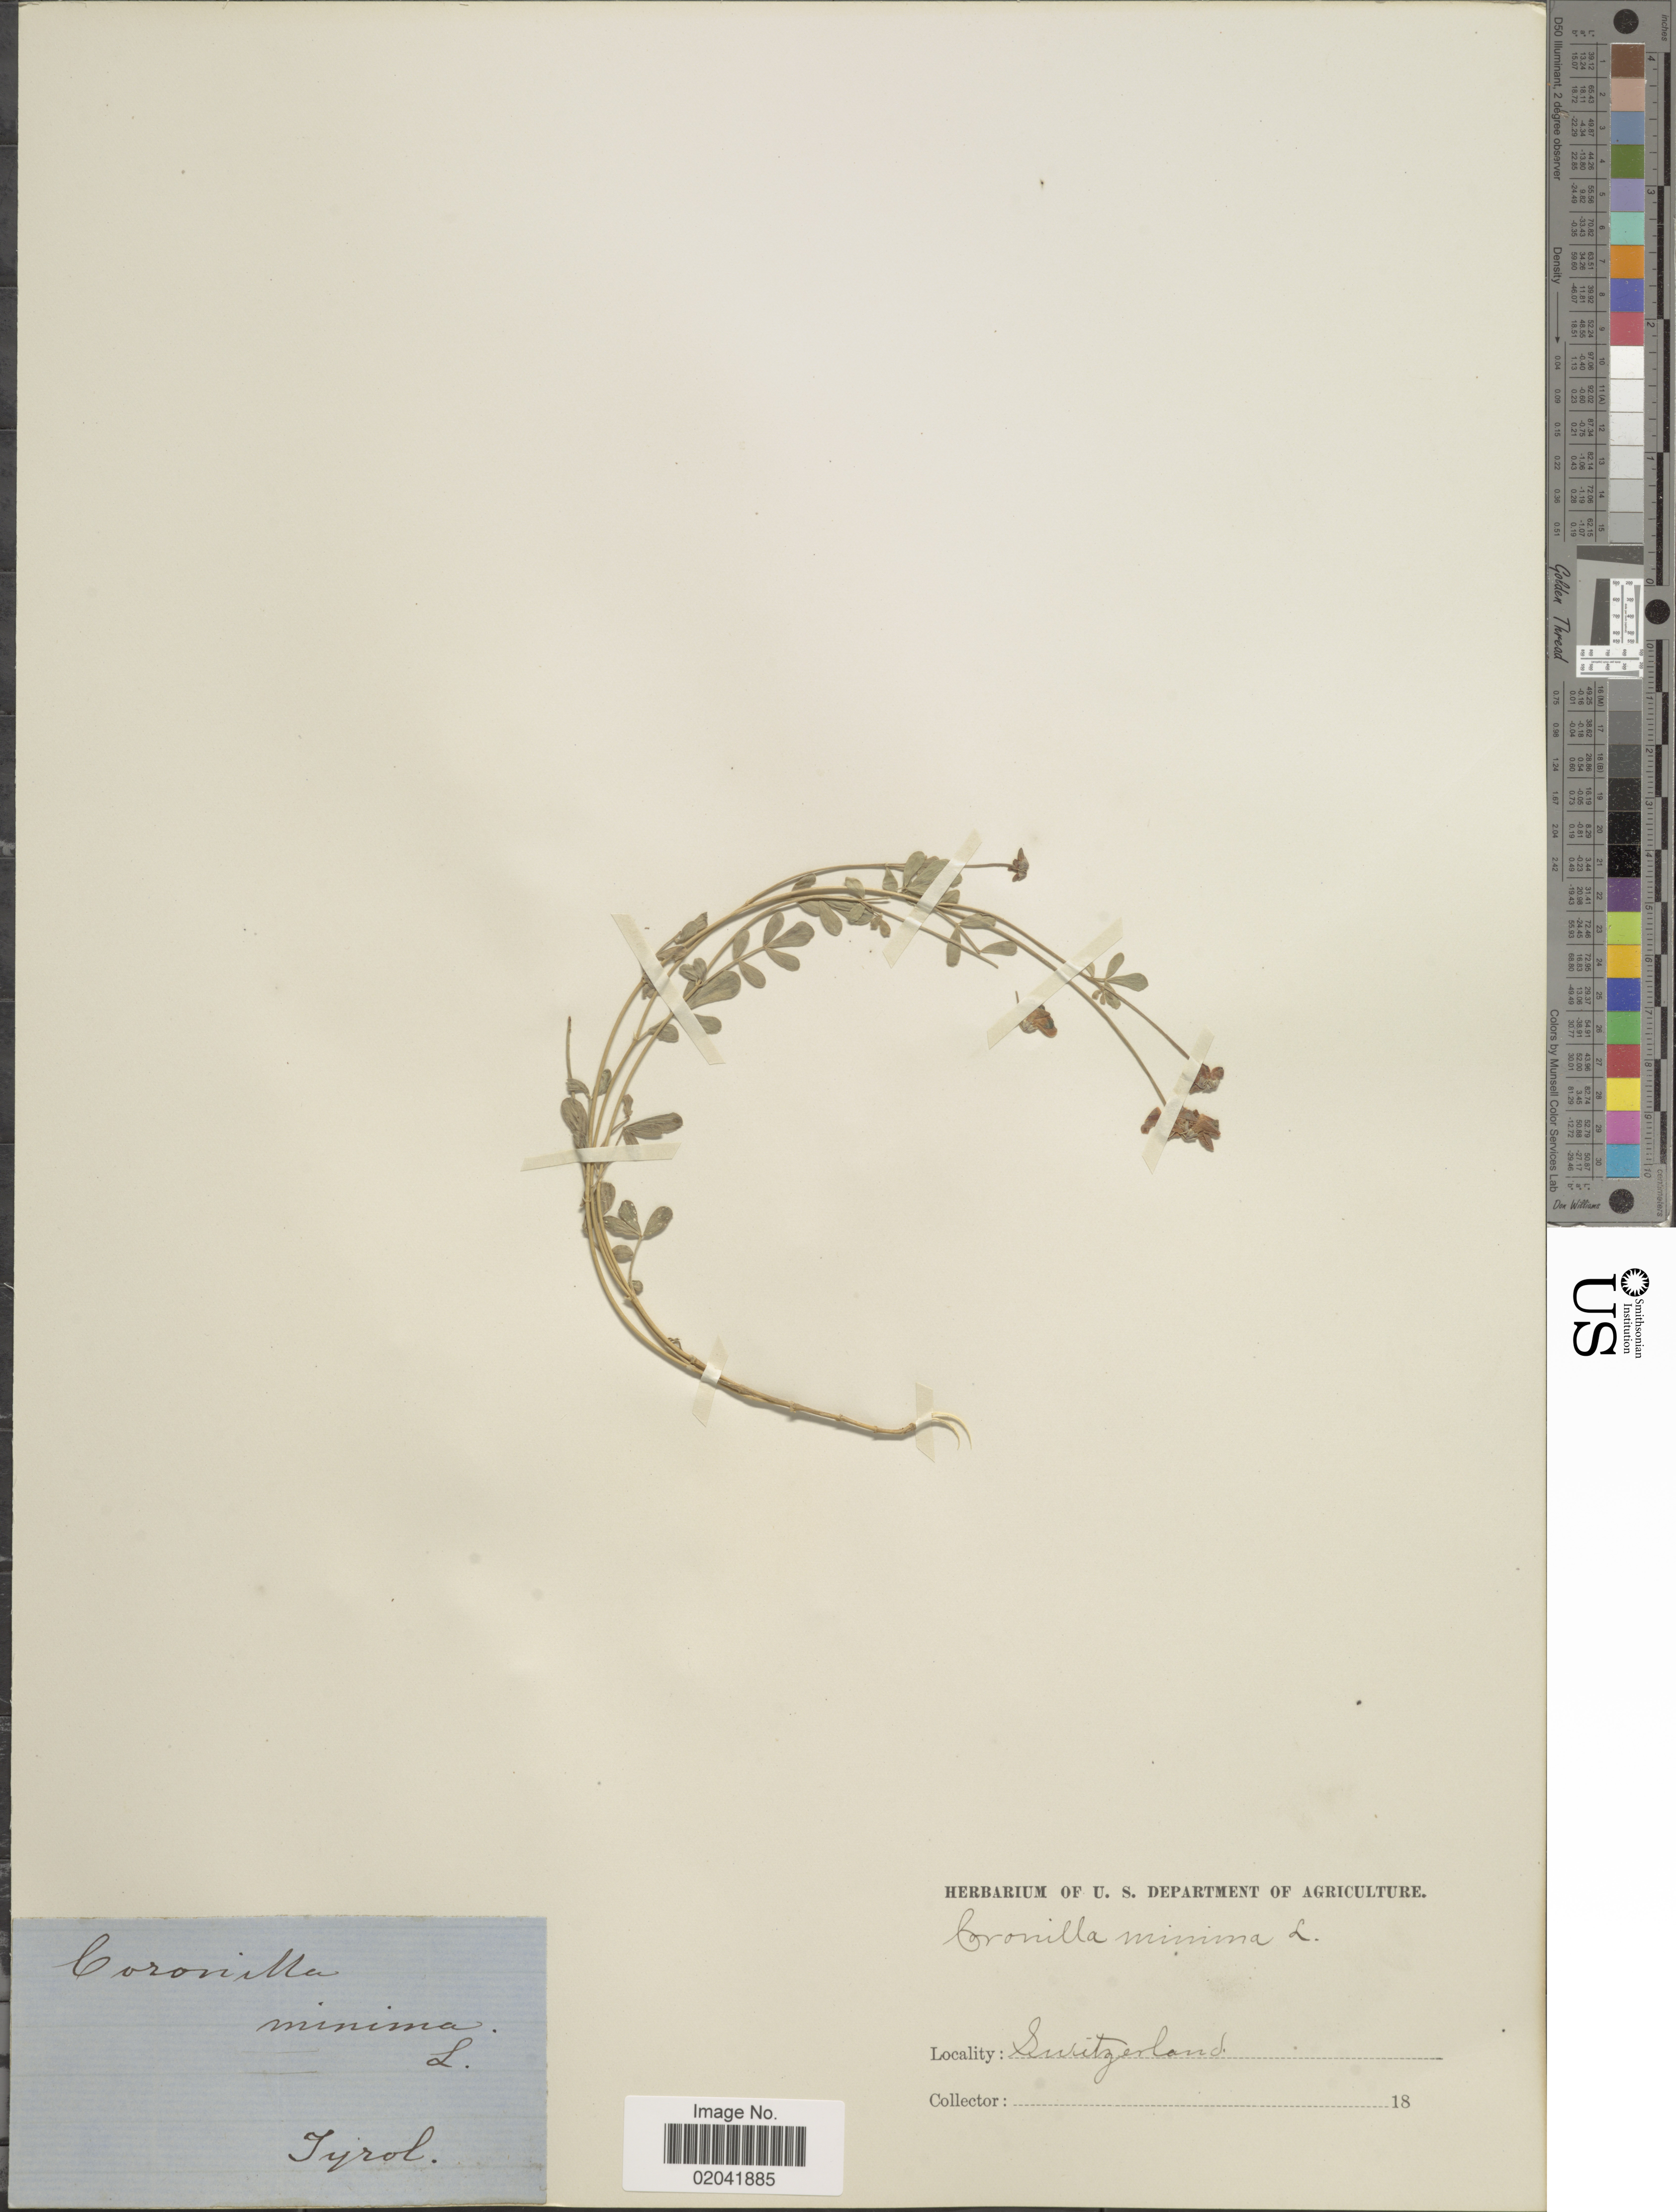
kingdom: Plantae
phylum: Tracheophyta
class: Magnoliopsida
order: Fabales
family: Fabaceae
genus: Coronilla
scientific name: Coronilla minima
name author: L.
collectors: Facchini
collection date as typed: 18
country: Austria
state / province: Tirol